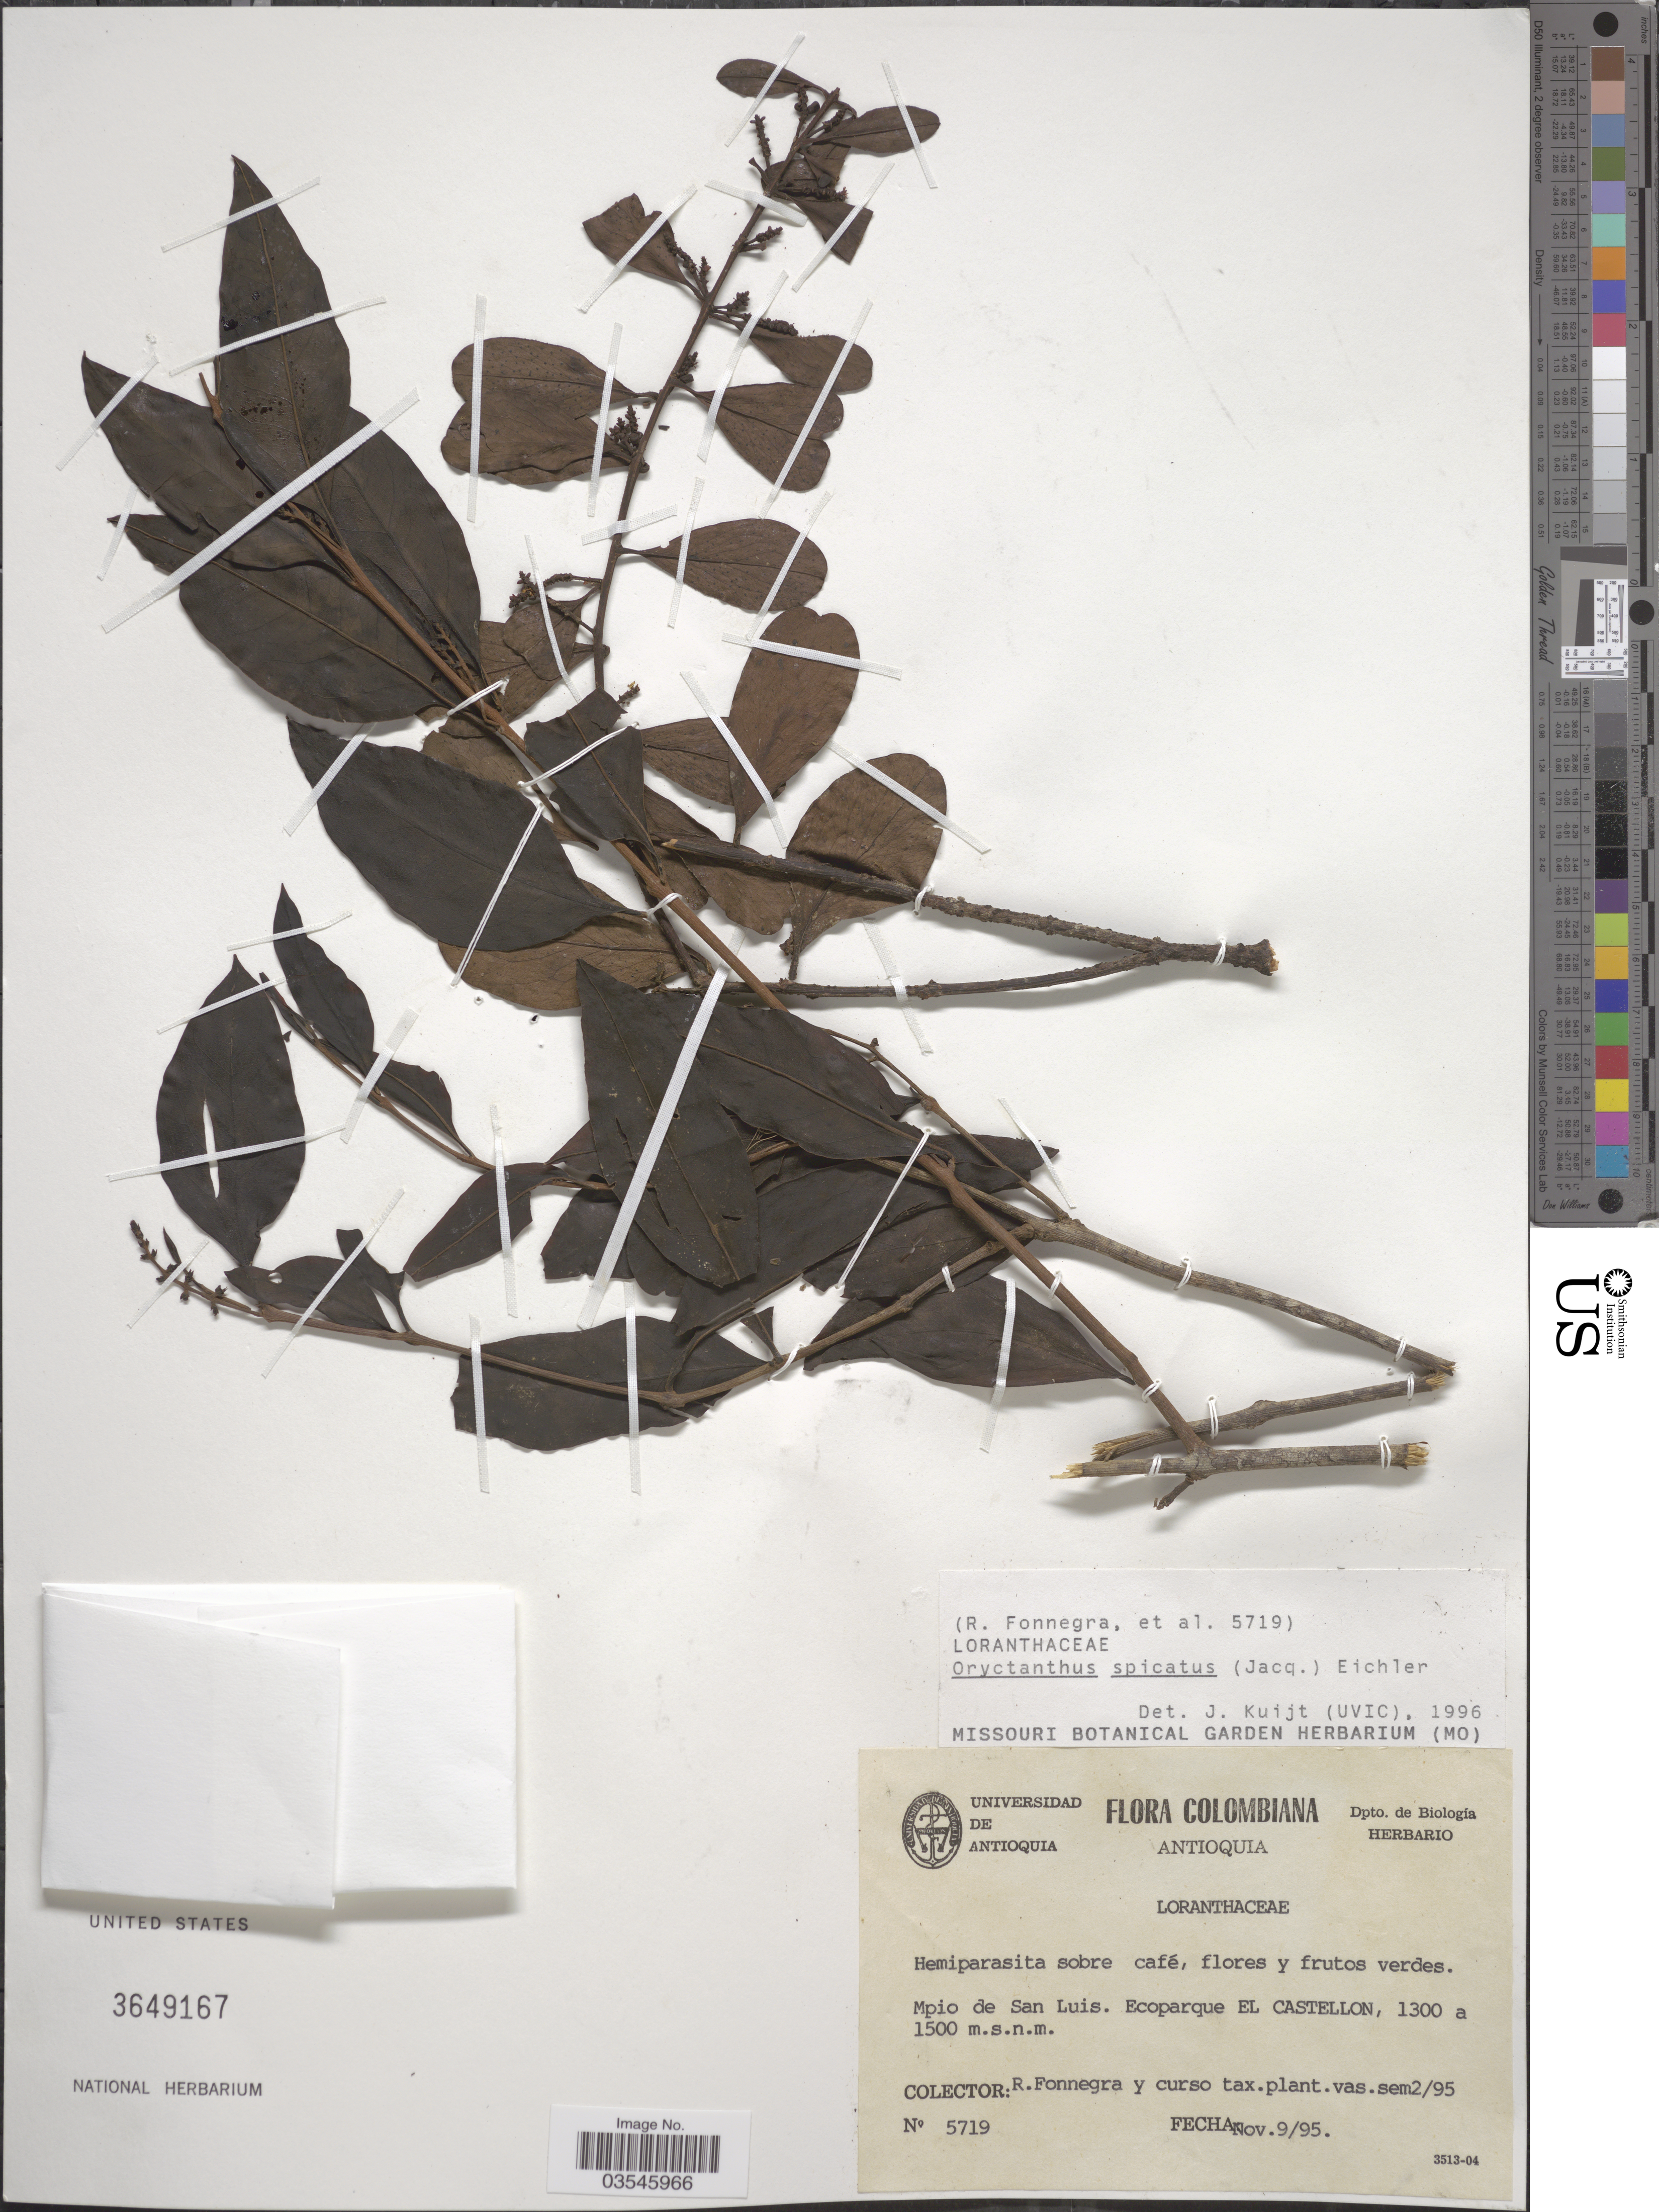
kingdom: Plantae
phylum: Tracheophyta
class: Magnoliopsida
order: Santalales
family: Loranthaceae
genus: Passovia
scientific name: Passovia pyrifolia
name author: (Kunth) Tiegh.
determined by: Caraballo-Ortiz, Marcos A., (MISS), University of Mississippi (UNITED STATES)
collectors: R. Fonnegra G.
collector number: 5719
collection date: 1995-11-09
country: Colombia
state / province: Antioquiá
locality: Mpio de San Luis. Ecoparque El Castellon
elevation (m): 1300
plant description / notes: Mixed collection A and B. Mounted with (A) Oryctanthus spicatus (Jacq.) Eichler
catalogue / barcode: US 3649167-2